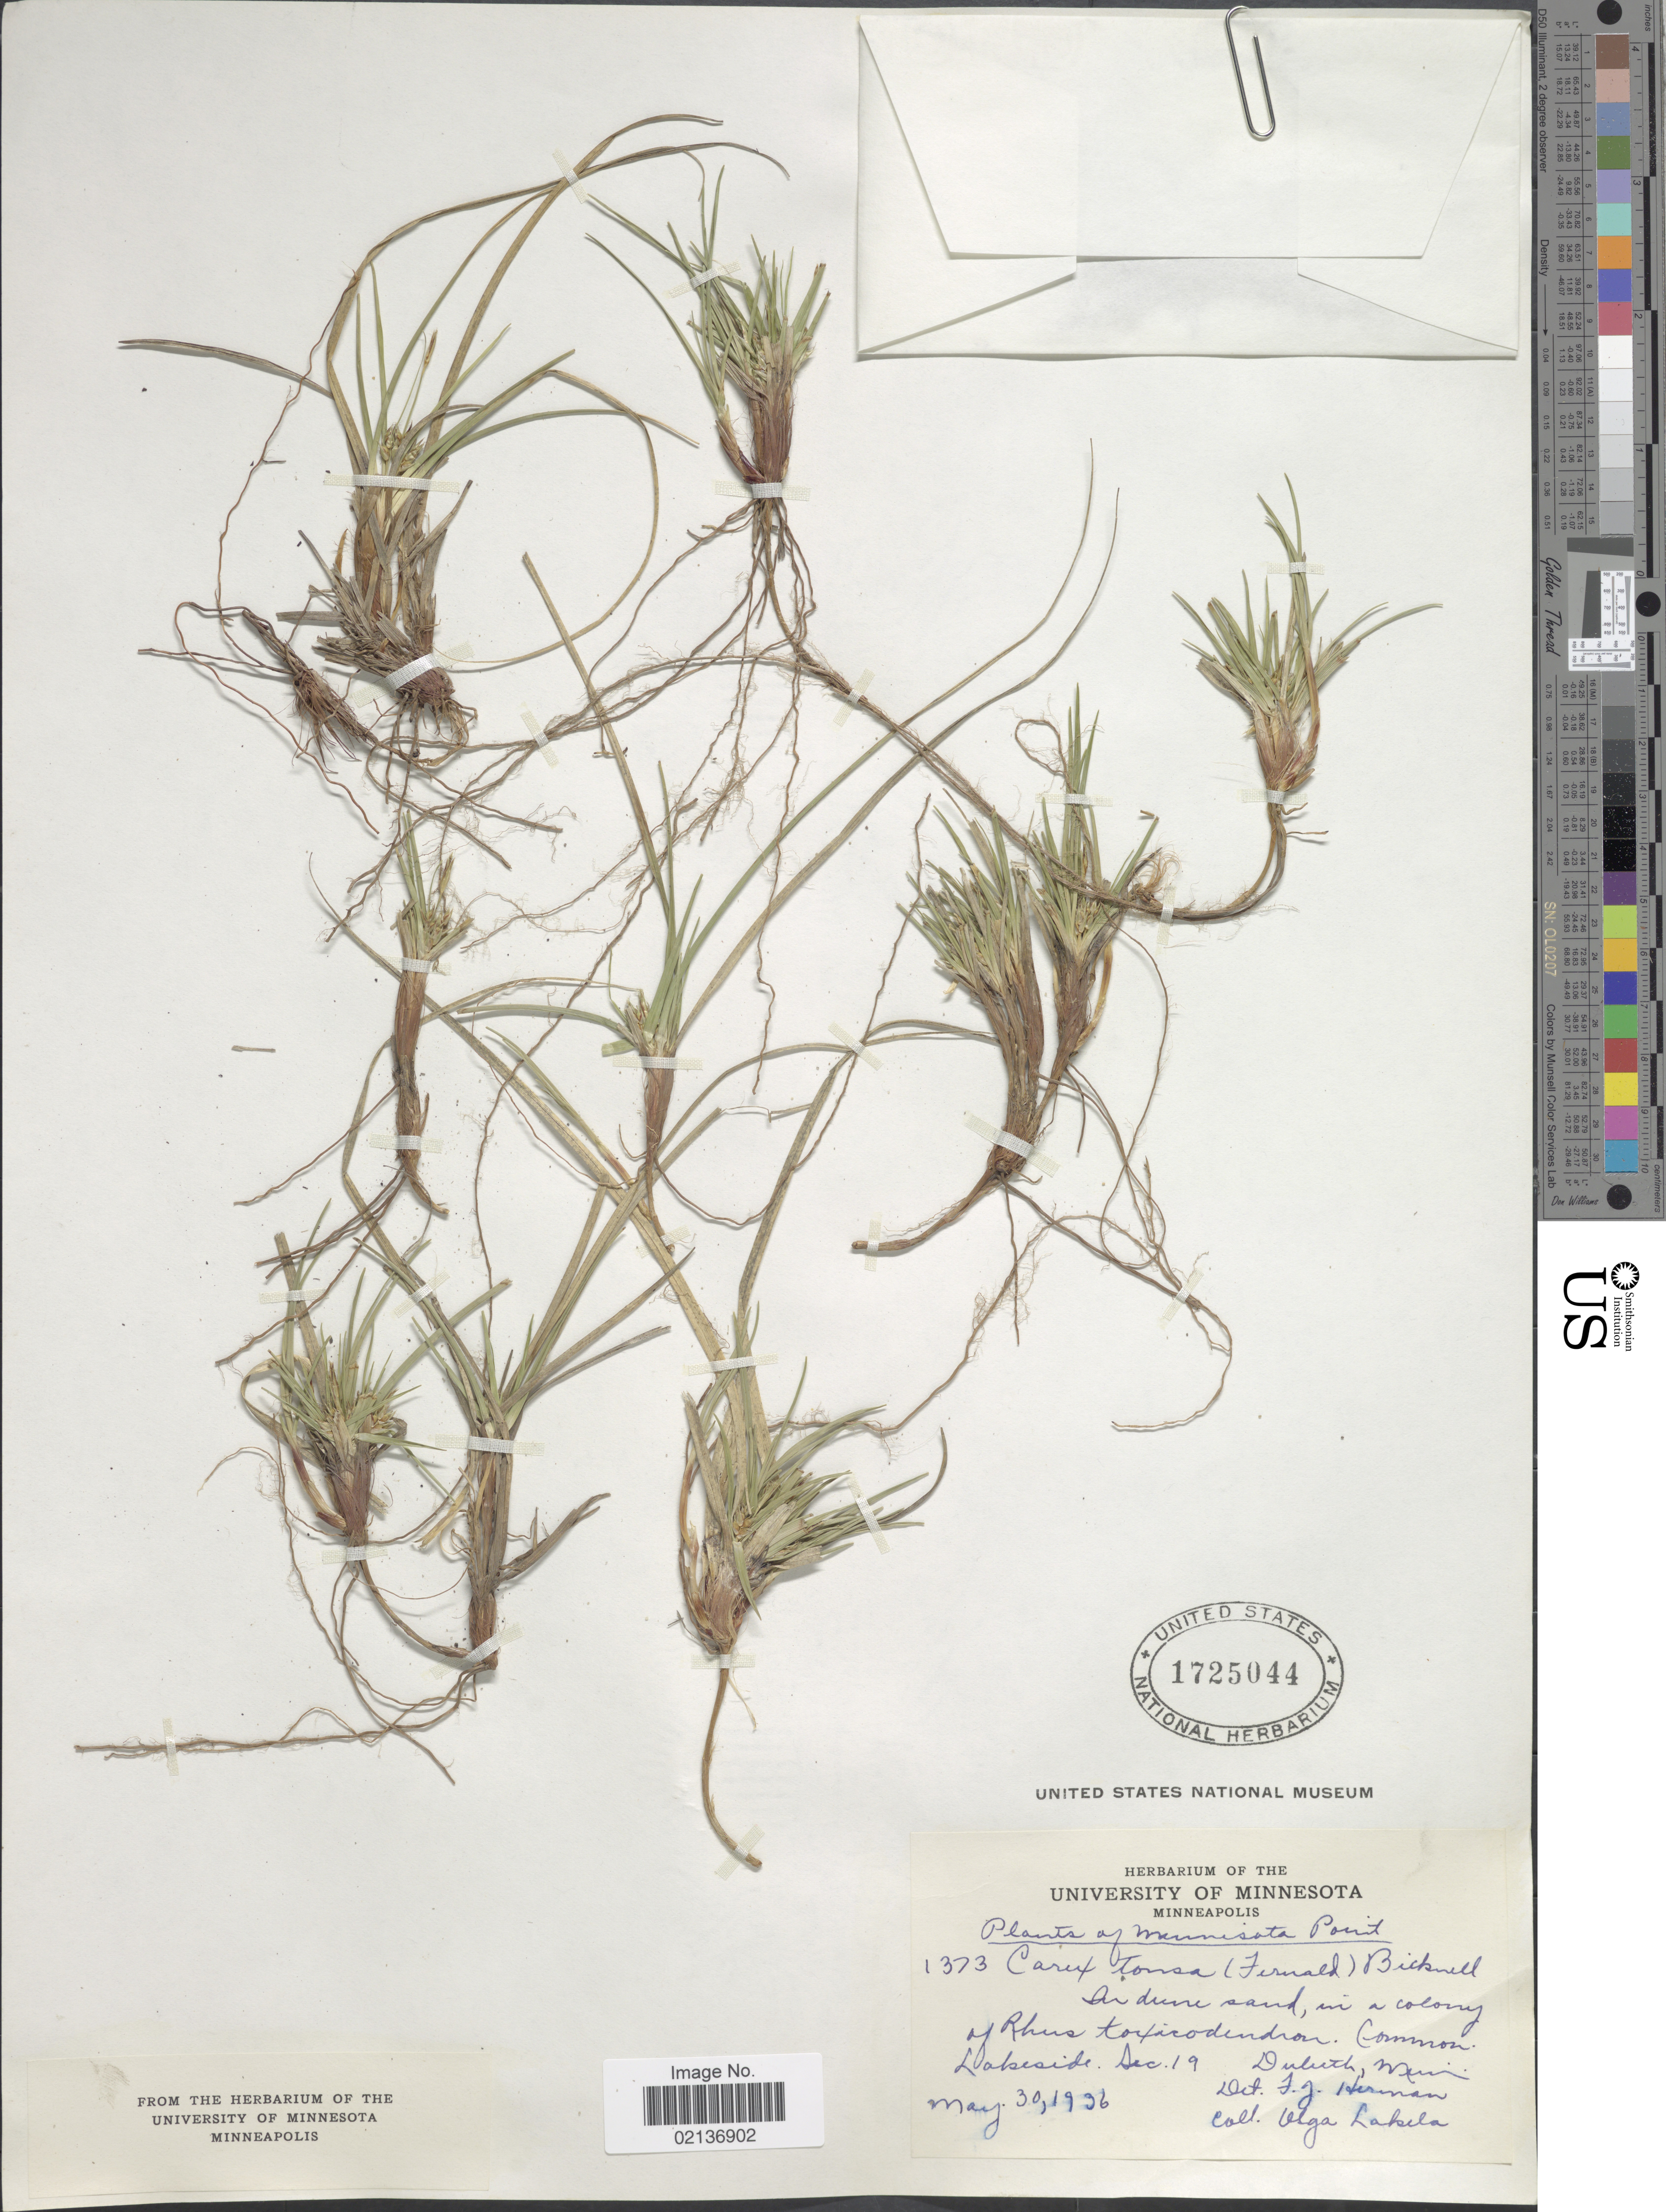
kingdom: Plantae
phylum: Tracheophyta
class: Liliopsida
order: Poales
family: Cyperaceae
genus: Carex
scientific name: Carex tonsa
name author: (Fernald) E.P. Bicknell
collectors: O. K. Lakela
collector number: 1373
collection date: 1936-05-30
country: United States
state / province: Minnesota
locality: Duluth, Minn.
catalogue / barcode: US 1725044